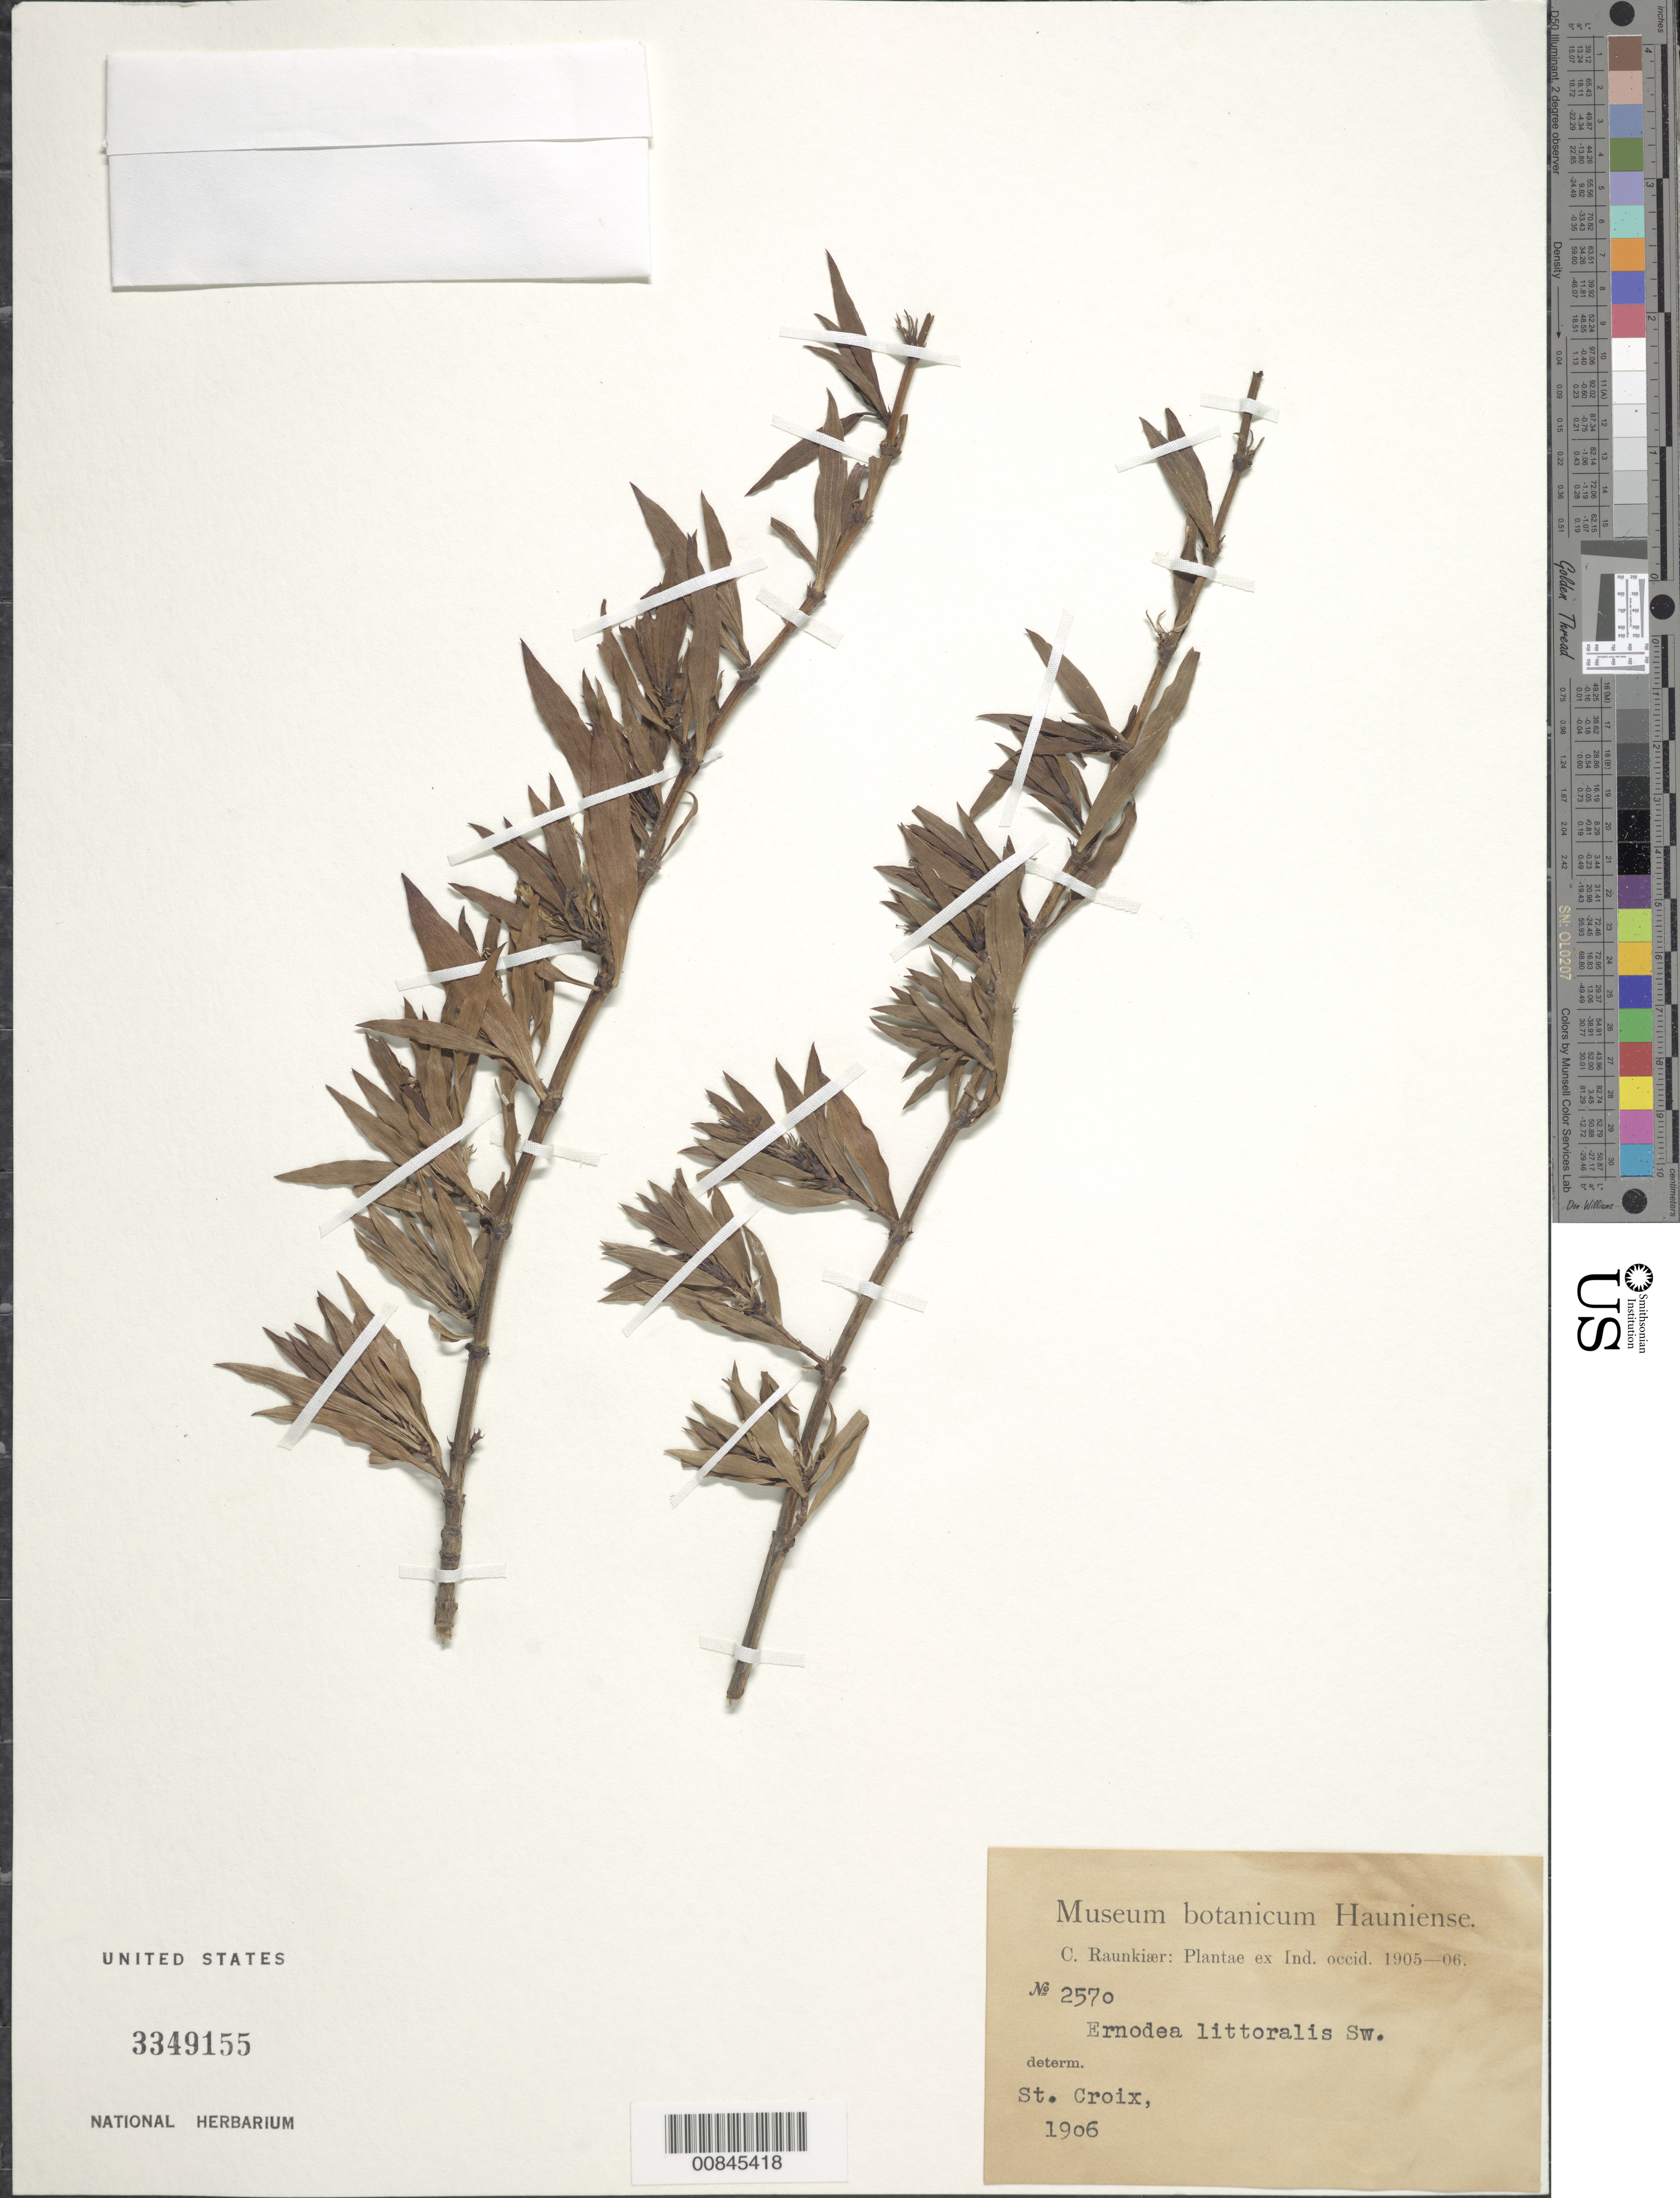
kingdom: Plantae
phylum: Tracheophyta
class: Magnoliopsida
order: Gentianales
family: Rubiaceae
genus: Ernodea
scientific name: Ernodea littoralis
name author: Sw.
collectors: C. C. Raunkiaer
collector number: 2570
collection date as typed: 1906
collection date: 1906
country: U.S. Virgin Islands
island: St. Croix Island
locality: St. Croix.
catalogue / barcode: US 3349155